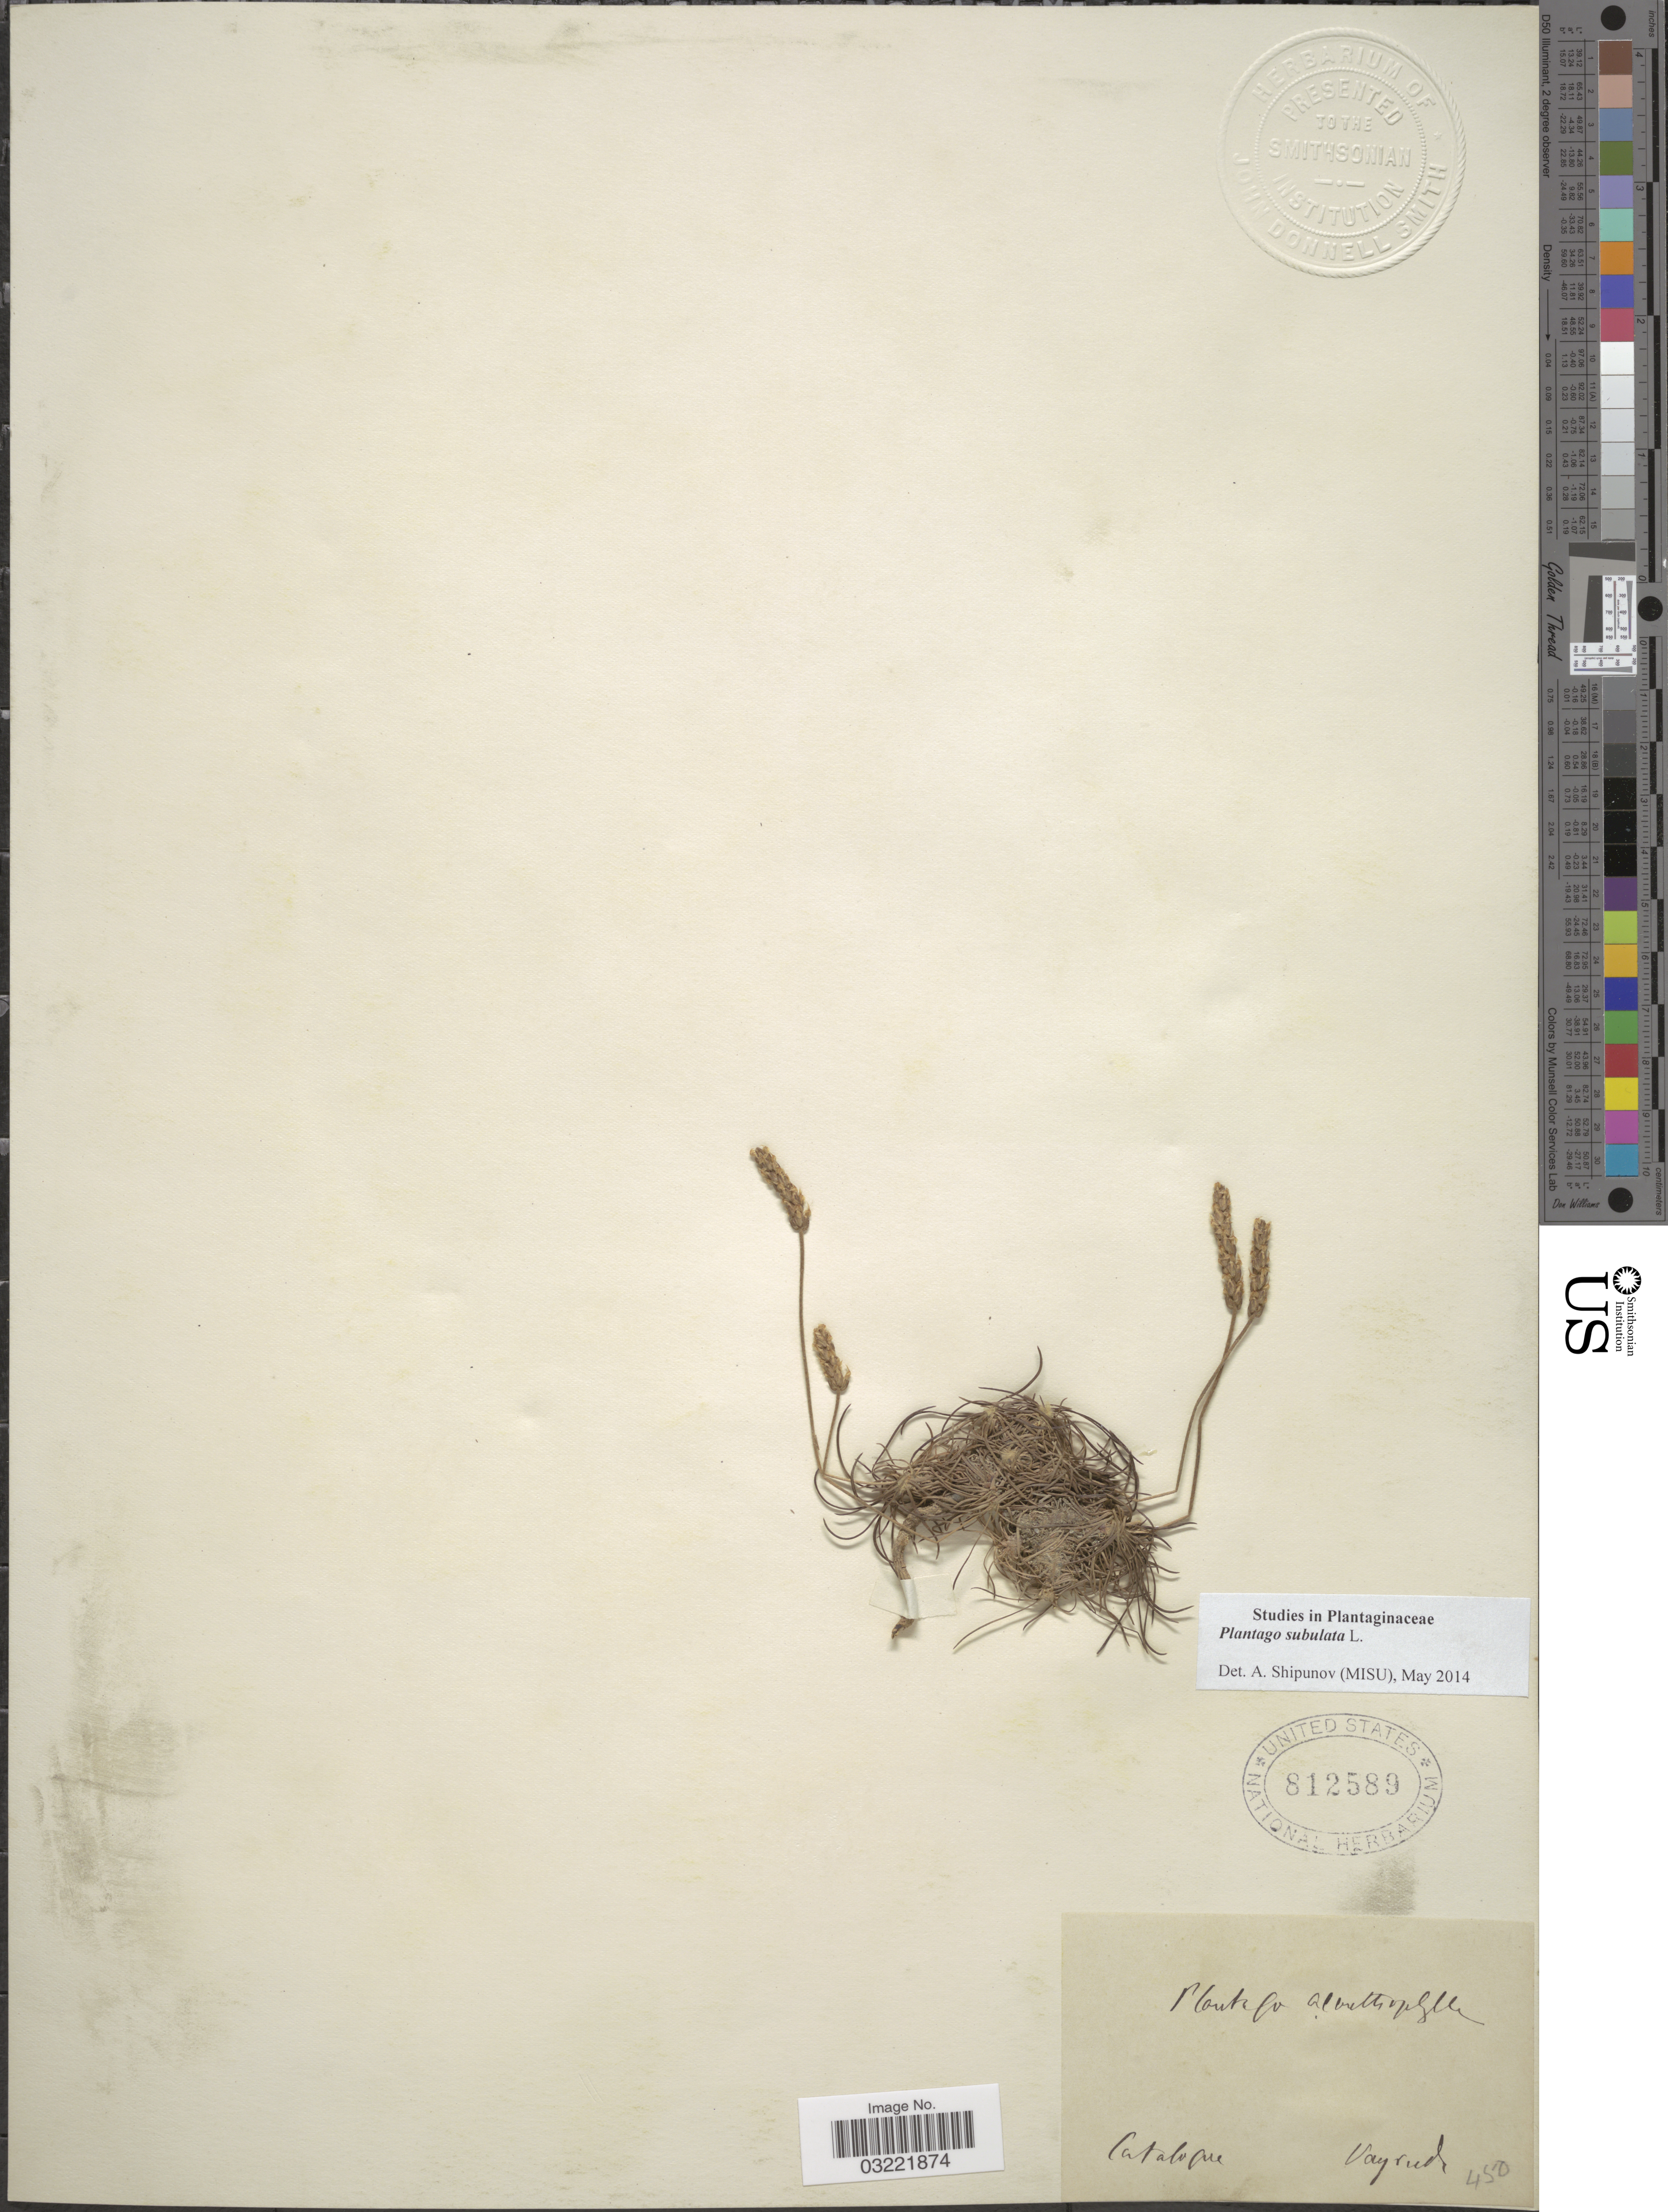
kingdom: Plantae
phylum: Tracheophyta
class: Magnoliopsida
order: Lamiales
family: Plantaginaceae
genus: Plantago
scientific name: Plantago subulata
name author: L.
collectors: Vayreda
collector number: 450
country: Spain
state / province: Catalunya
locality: Catalogne.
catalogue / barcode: US 812589